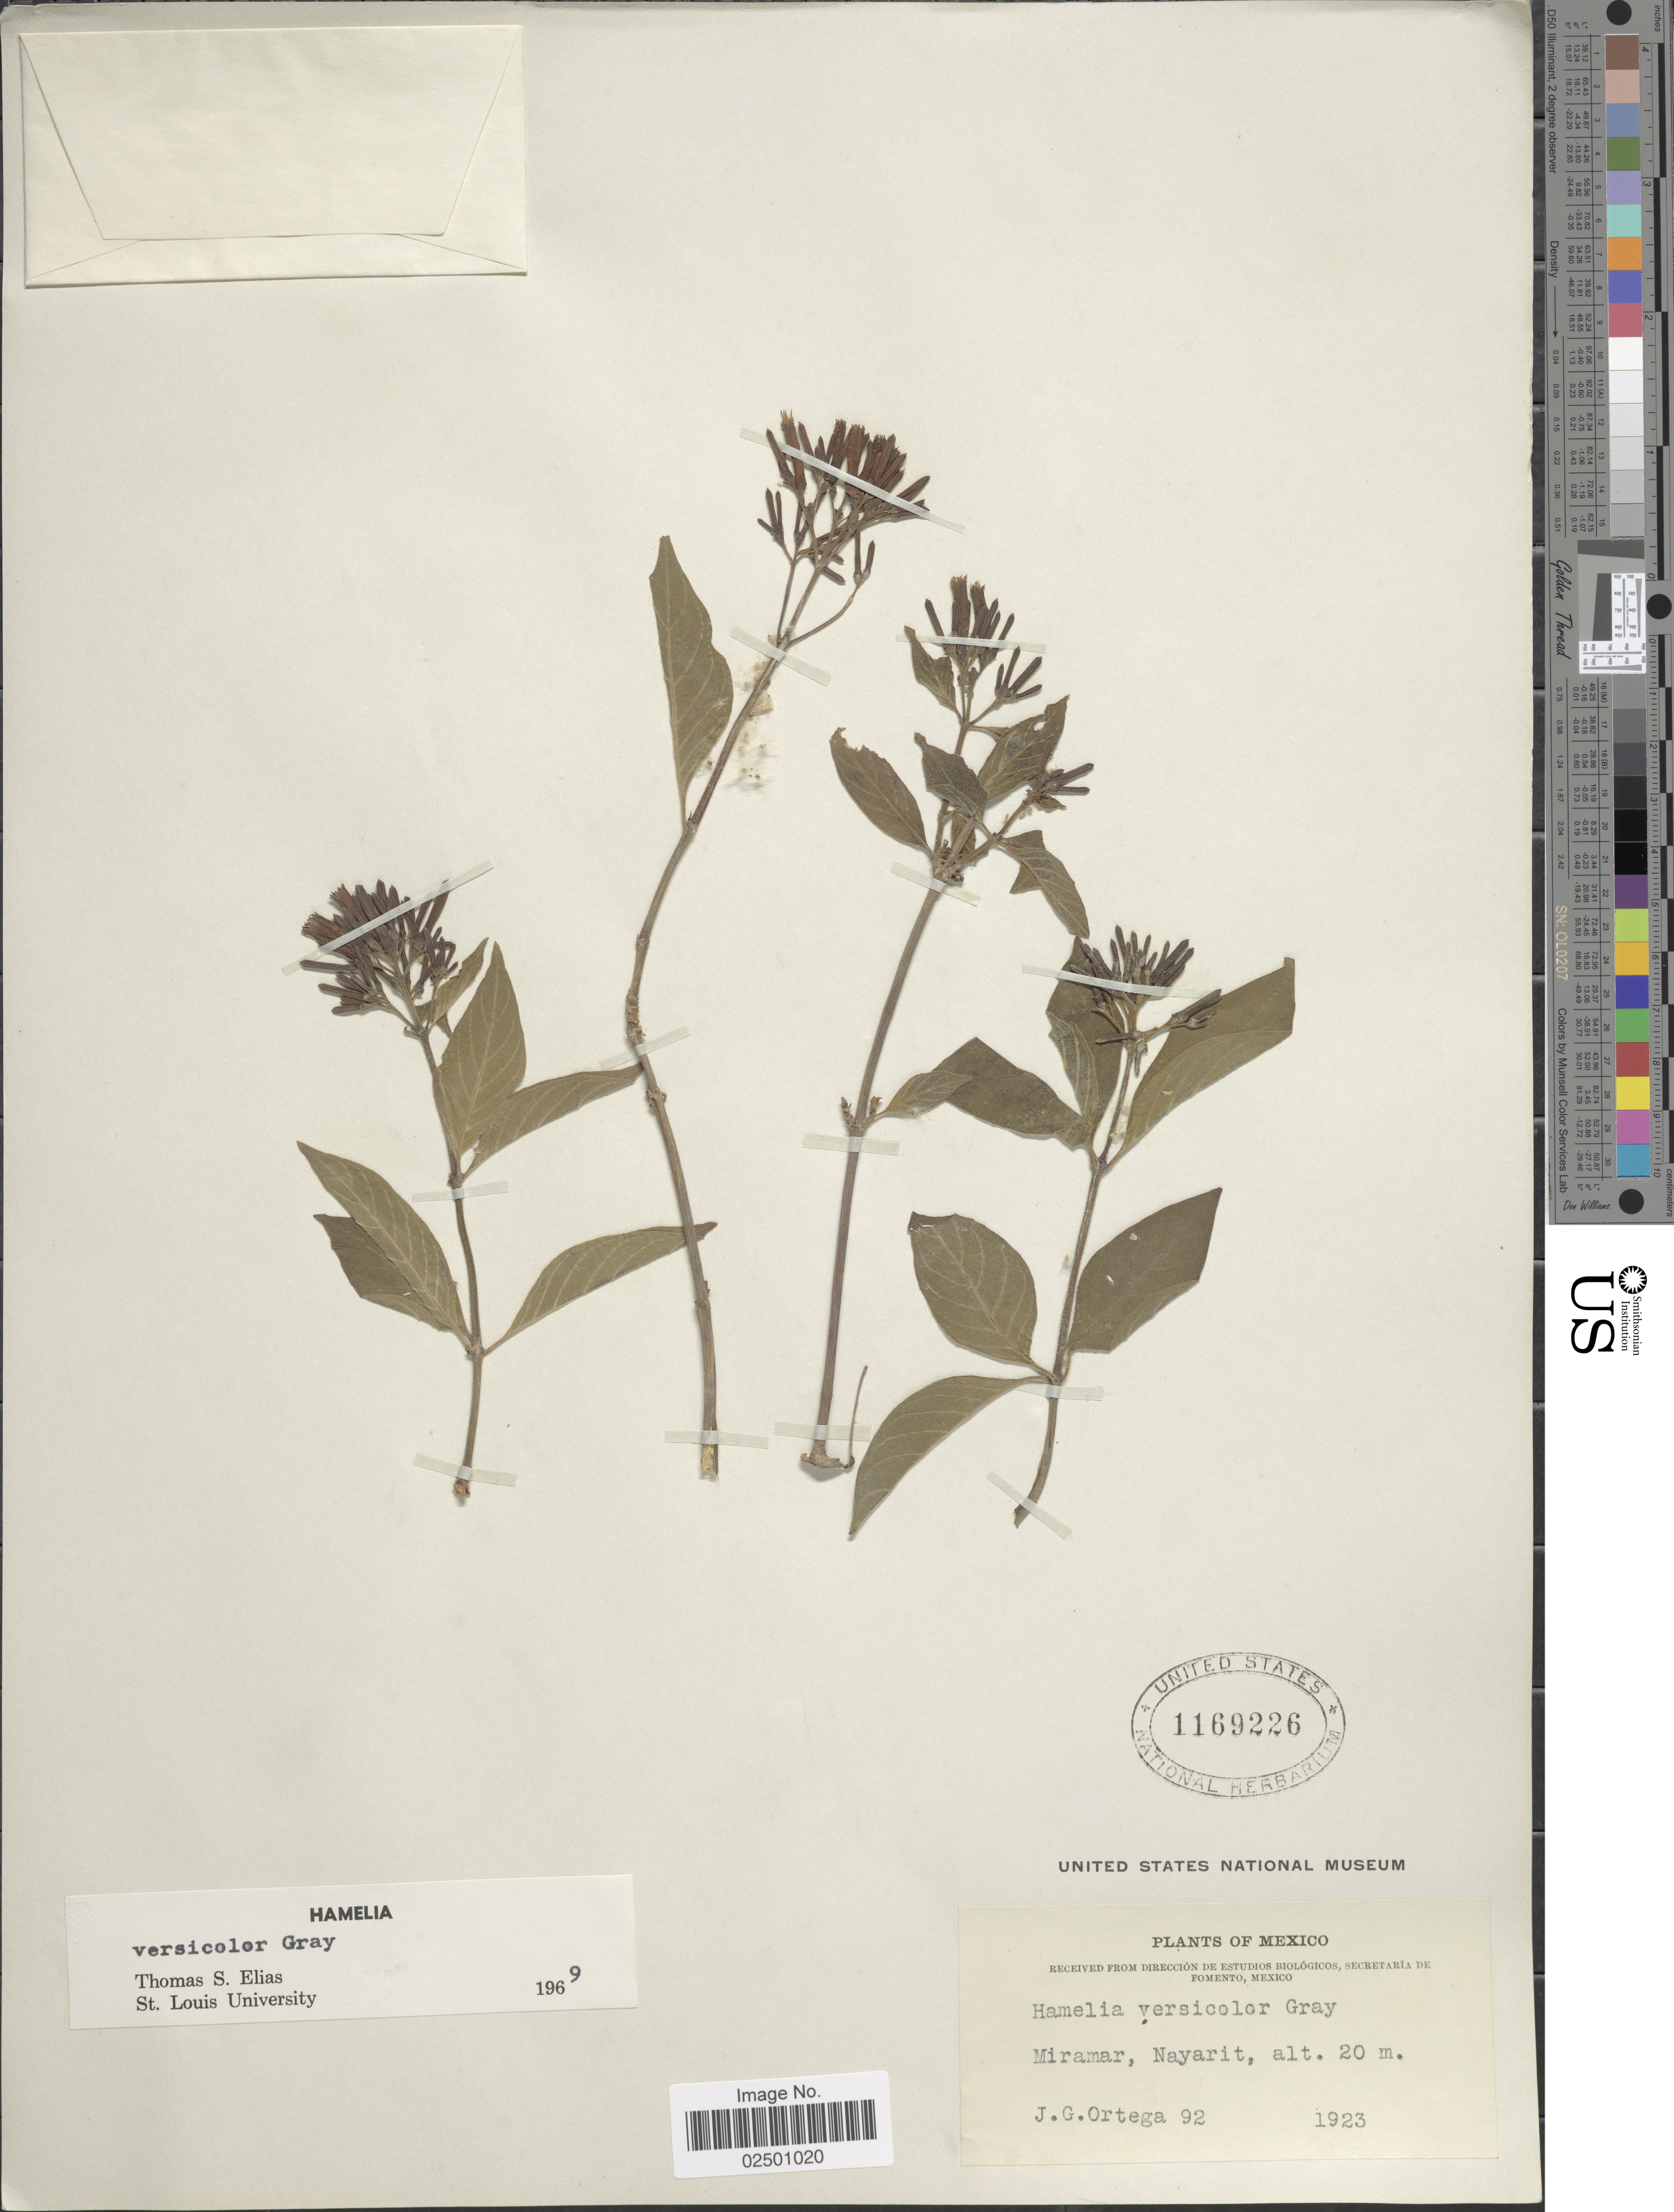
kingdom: Plantae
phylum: Tracheophyta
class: Magnoliopsida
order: Gentianales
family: Rubiaceae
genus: Hamelia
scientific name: Hamelia versicolor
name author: A. Gray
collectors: J. Ortega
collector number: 92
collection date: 1923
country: Mexico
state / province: Nayarit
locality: Miramar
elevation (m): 20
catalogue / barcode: US 1169226